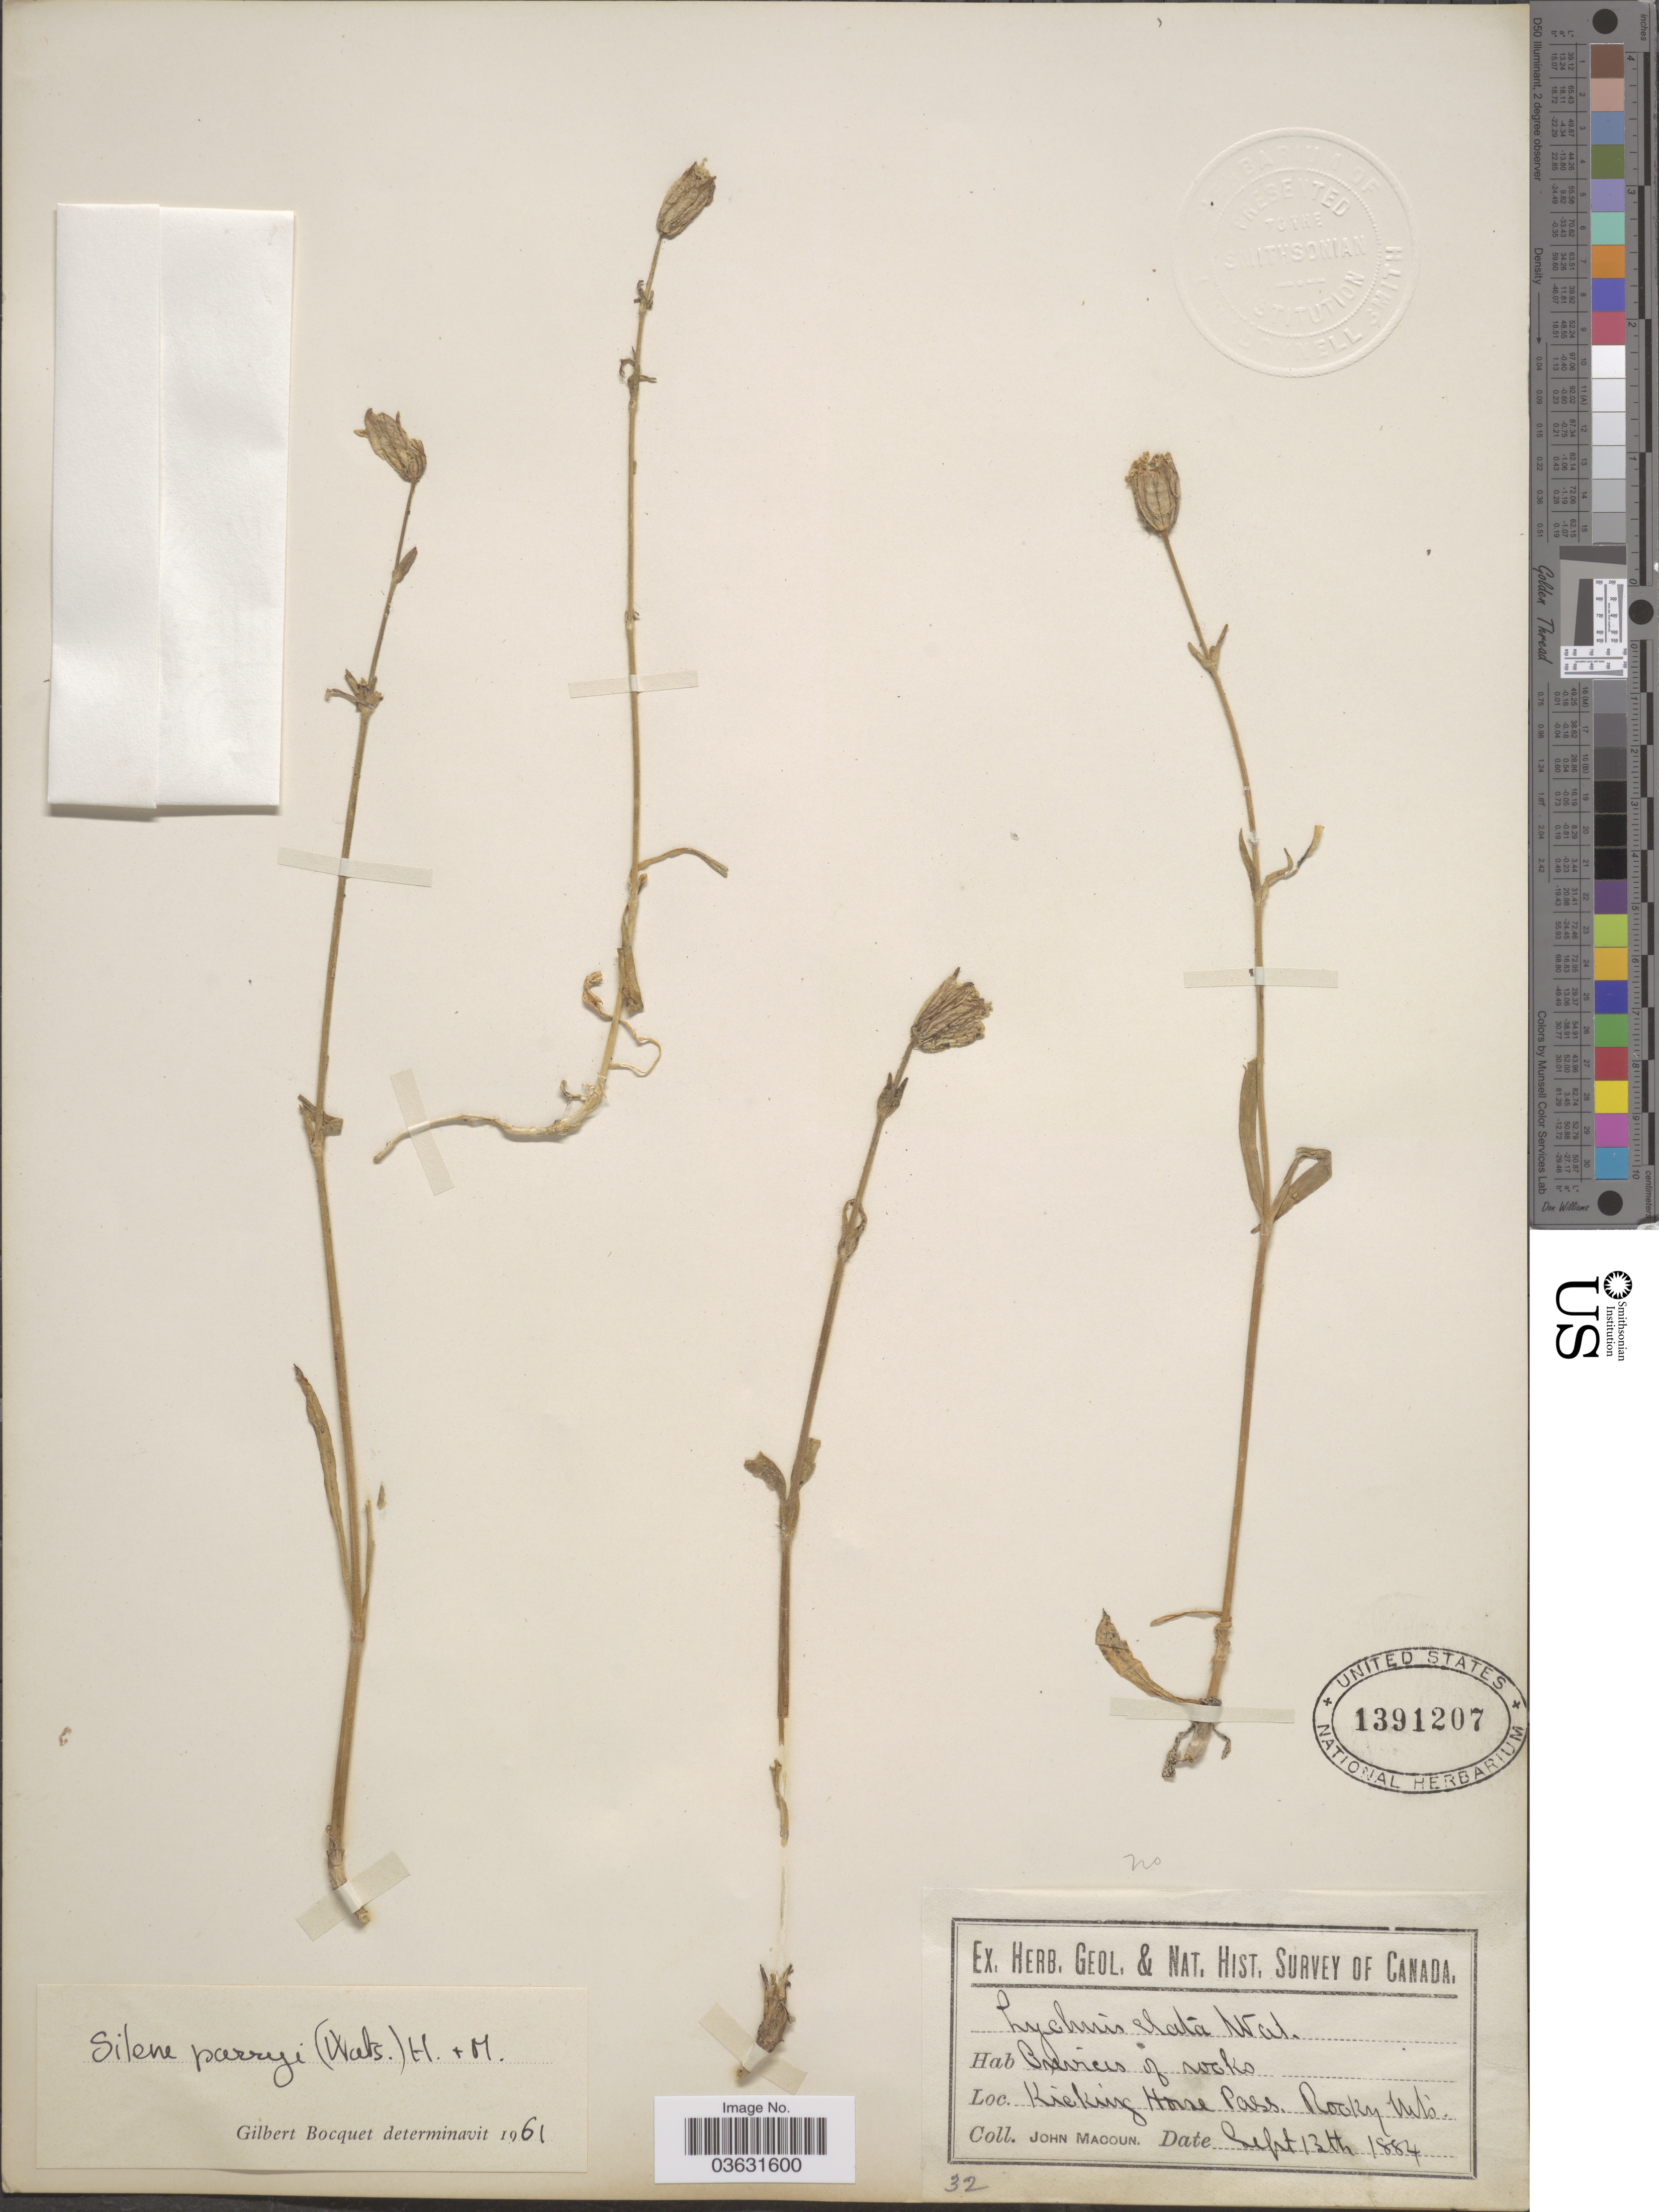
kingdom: Plantae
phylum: Tracheophyta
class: Magnoliopsida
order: Caryophyllales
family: Caryophyllaceae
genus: Silene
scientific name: Silene parryi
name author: (S. Watson) C.L. Hitchc. & Maguire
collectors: J. Macoun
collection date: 1884-09-13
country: Canada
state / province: Alberta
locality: Kicking Horse Pass. Rocky Mts.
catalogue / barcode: US 1391207